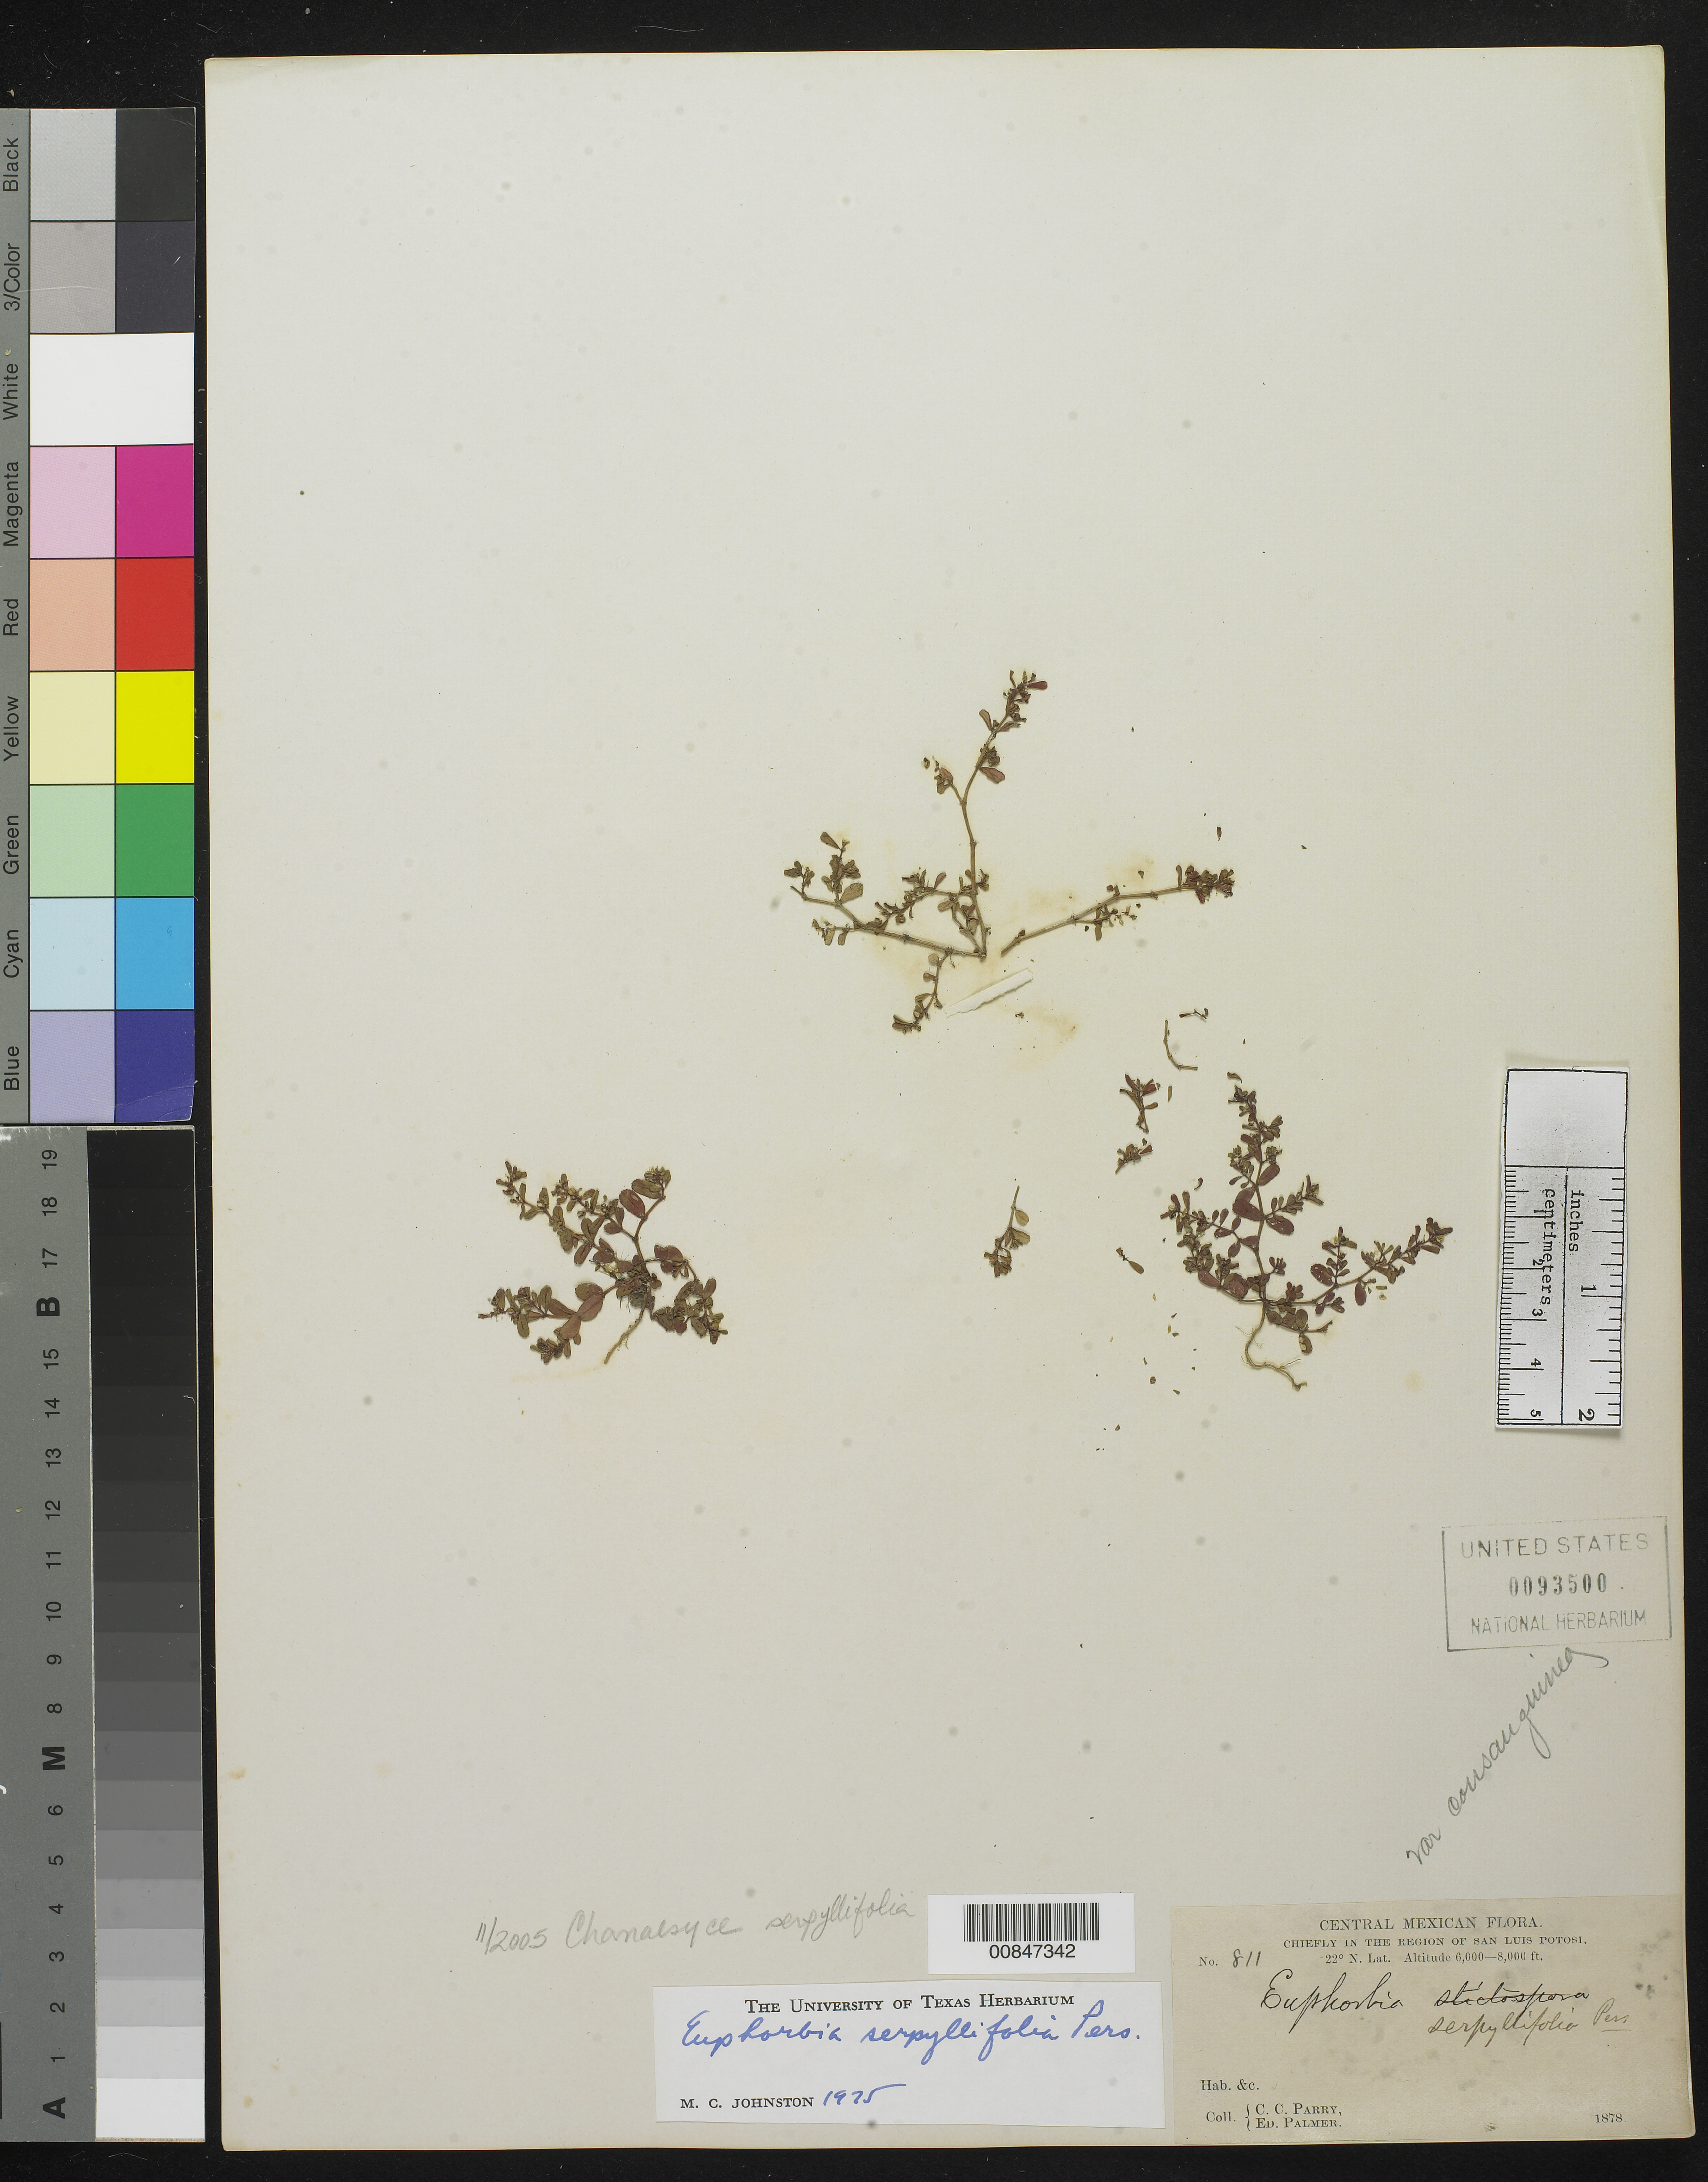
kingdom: Plantae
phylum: Tracheophyta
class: Magnoliopsida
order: Malpighiales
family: Euphorbiaceae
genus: Euphorbia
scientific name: Euphorbia serpillifolia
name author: Pers.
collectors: C. C. Parry & E. Palmer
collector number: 811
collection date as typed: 1878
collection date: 1878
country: Mexico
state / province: San Luis Potosí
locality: Chiefly in the region of San Luis Potosí.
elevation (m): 1829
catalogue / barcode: US 93500